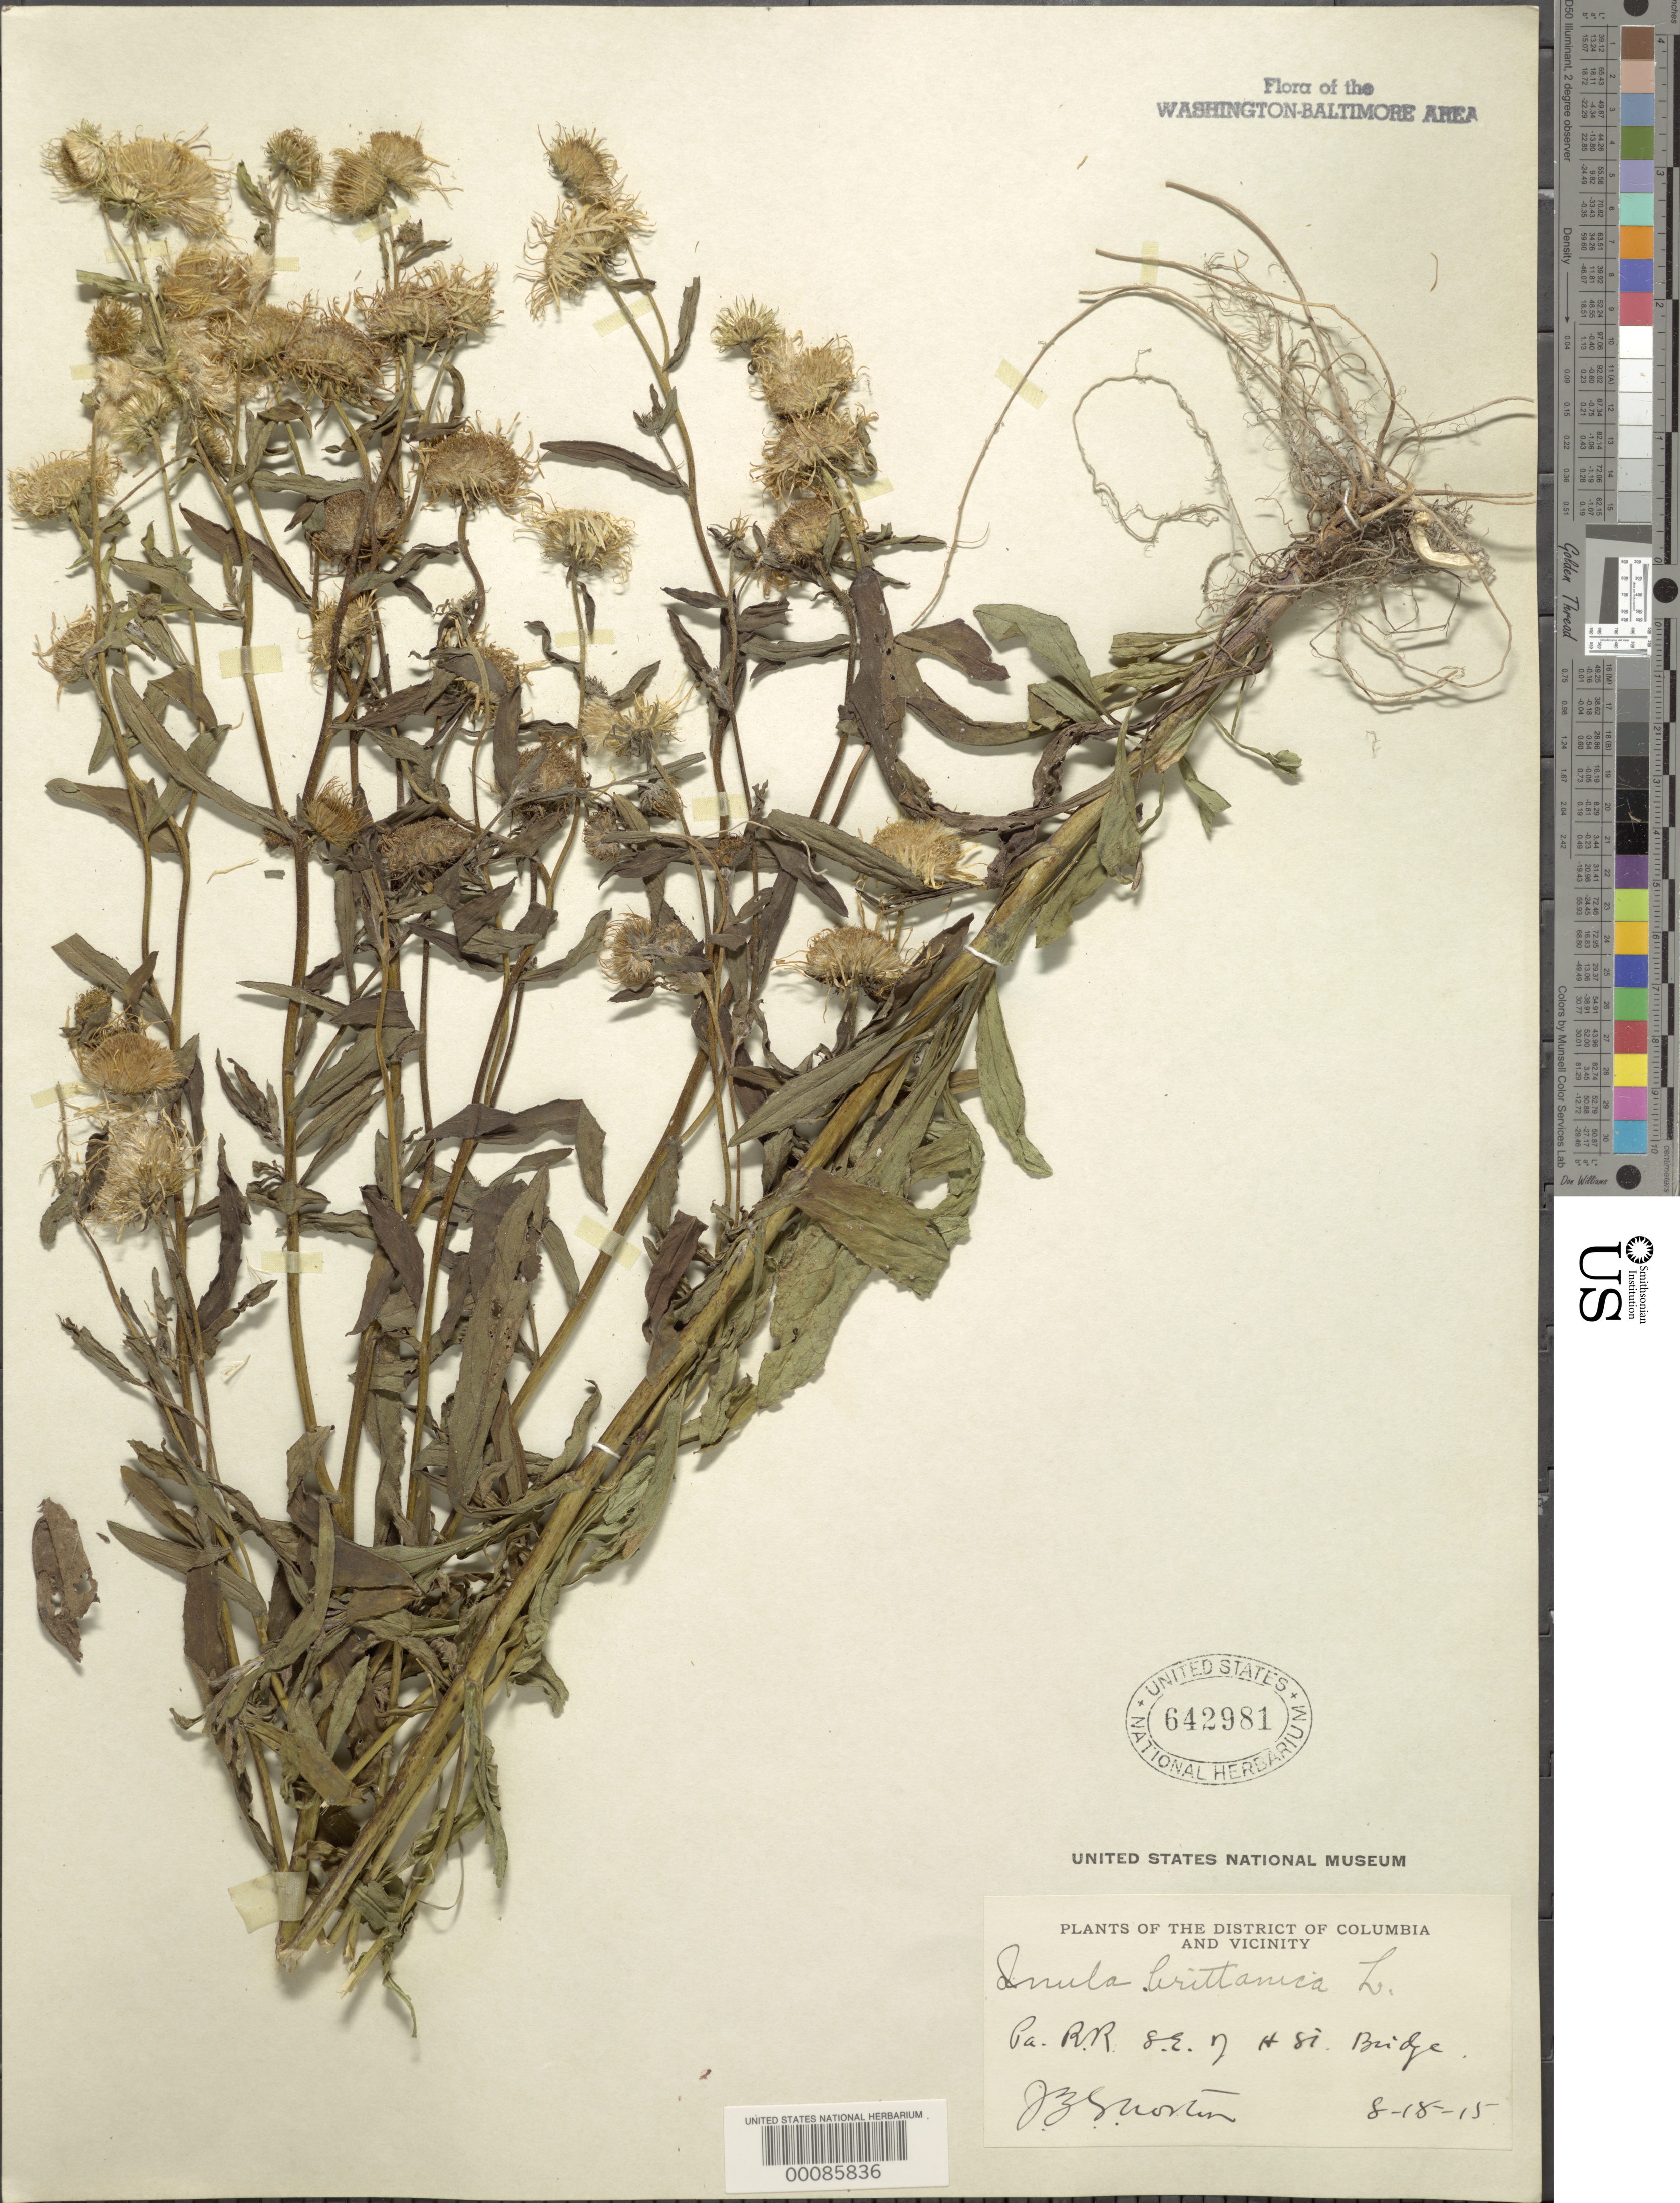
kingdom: Plantae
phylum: Tracheophyta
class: Magnoliopsida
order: Asterales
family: Asteraceae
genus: Inula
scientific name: Inula britannica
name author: L.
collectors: J. Norton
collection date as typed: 18 Aug 1915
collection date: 1915-08-18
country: United States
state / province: District of Columbia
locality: Penn. Railroad SE of H St. Bridge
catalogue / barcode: US 642981